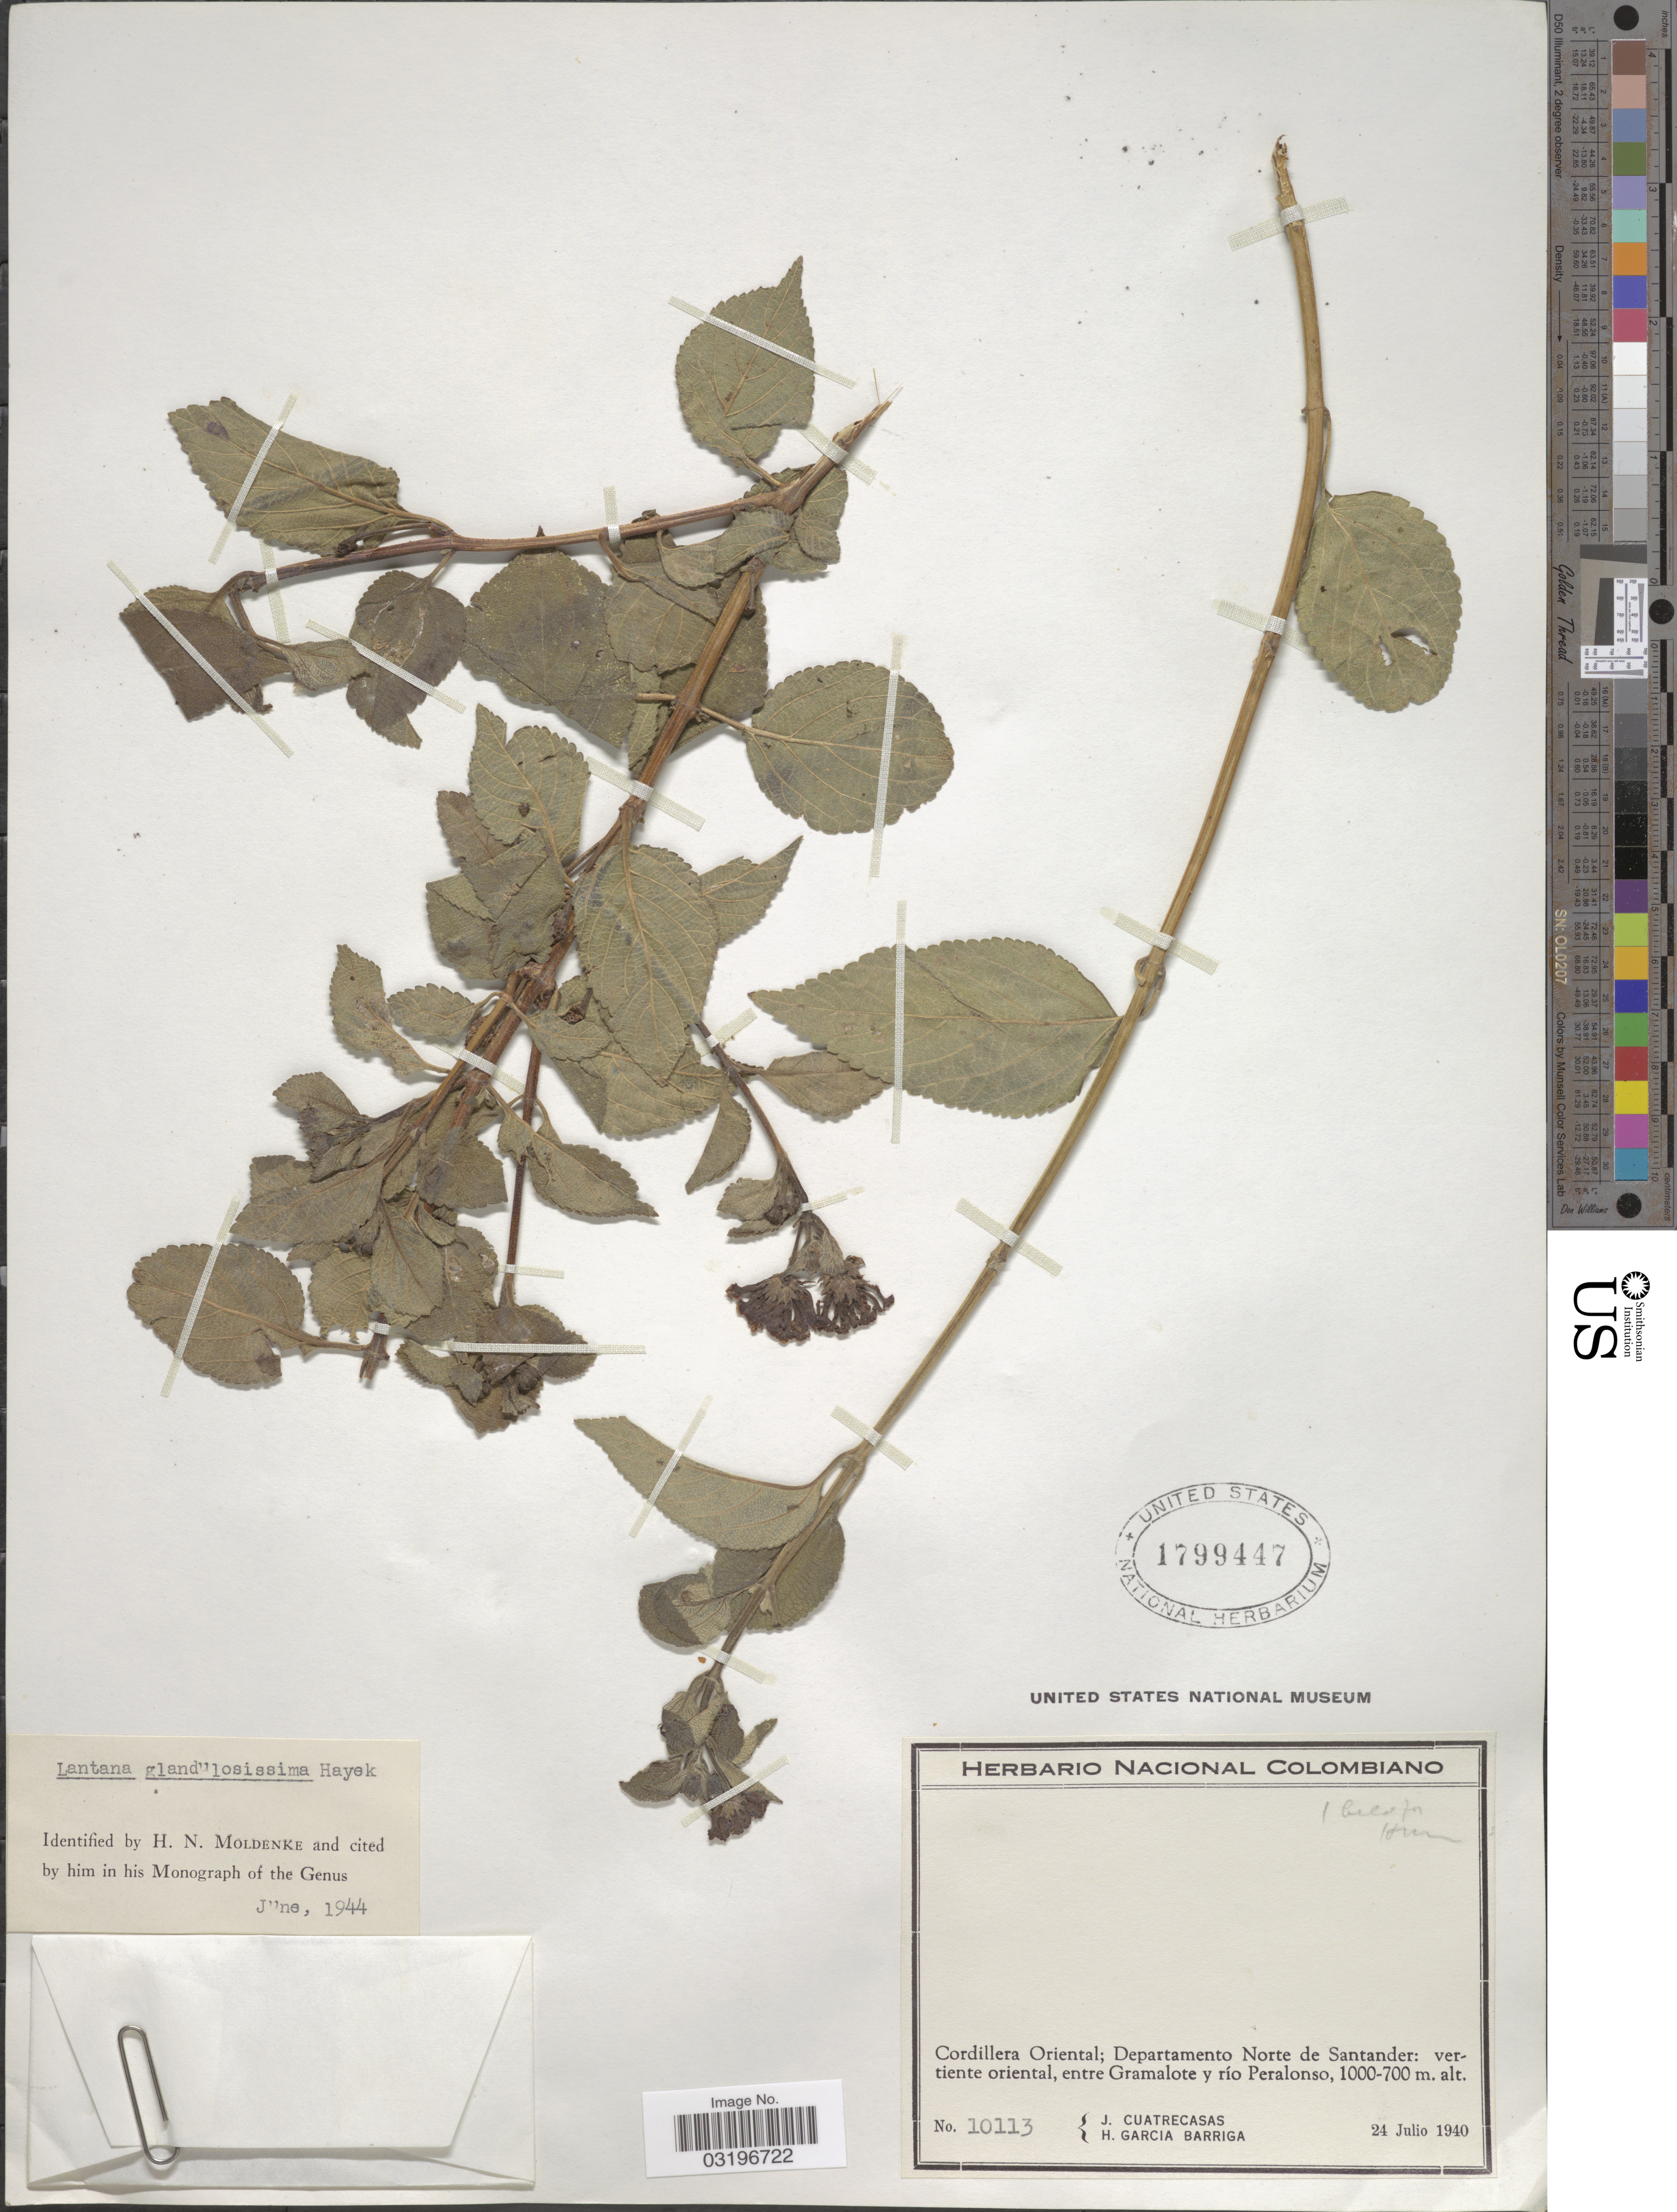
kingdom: Plantae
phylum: Tracheophyta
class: Magnoliopsida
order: Lamiales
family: Verbenaceae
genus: Lantana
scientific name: Lantana glandulosissima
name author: Hayek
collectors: J. Cuatrecasas & H. García Barriga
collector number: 10113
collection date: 1940-07-24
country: Colombia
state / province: Norte de Santander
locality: Cordillera Oriental; Departamento Norte de Santander; vertiente oriental, entre Gramalote y río Peralonso.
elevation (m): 700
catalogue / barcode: US 1799447